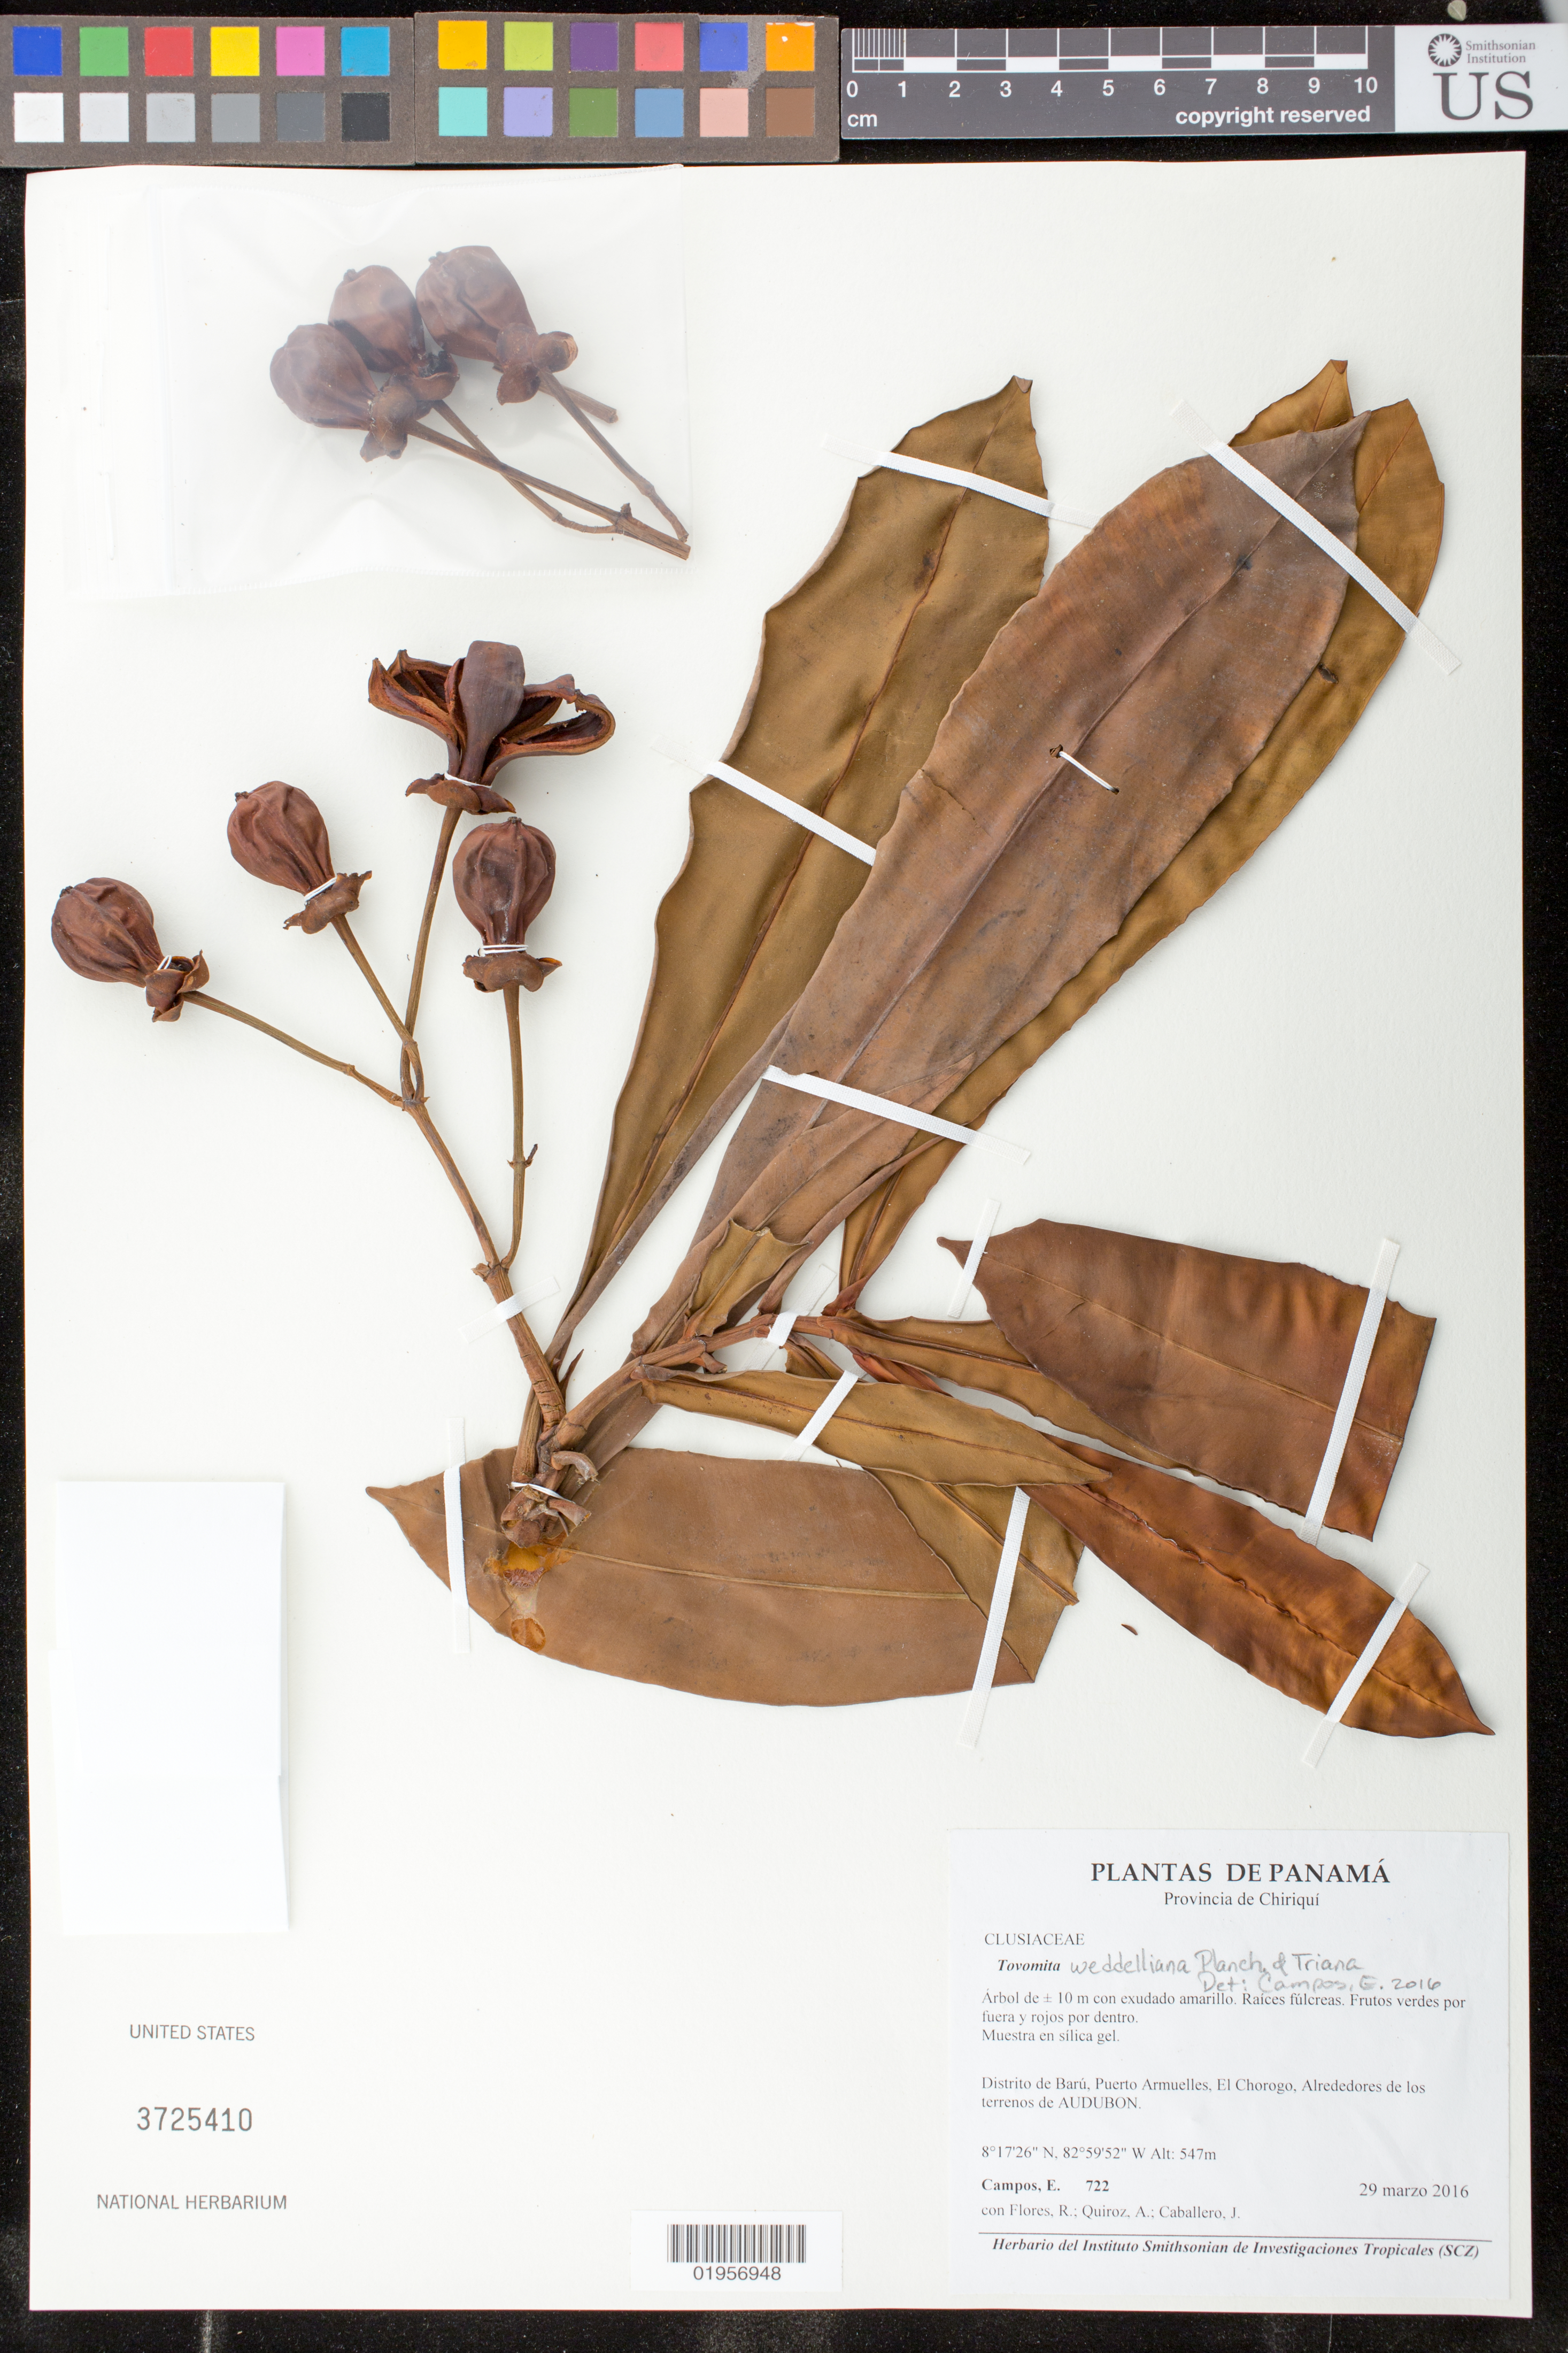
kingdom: Plantae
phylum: Tracheophyta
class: Magnoliopsida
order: Malpighiales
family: Clusiaceae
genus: Arawakia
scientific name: Arawakia weddelliana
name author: (Planch. & Triana) L. Marinho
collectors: E. Campos, R. Flores, A. Quiroz & J. Caballero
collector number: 722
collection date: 2016-03-29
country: Panama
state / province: Chiriqui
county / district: Baru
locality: Puerto Armuelles, El Chorogo, Alrededores de los terrenos de Audubon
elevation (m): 547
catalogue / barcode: US 3725410